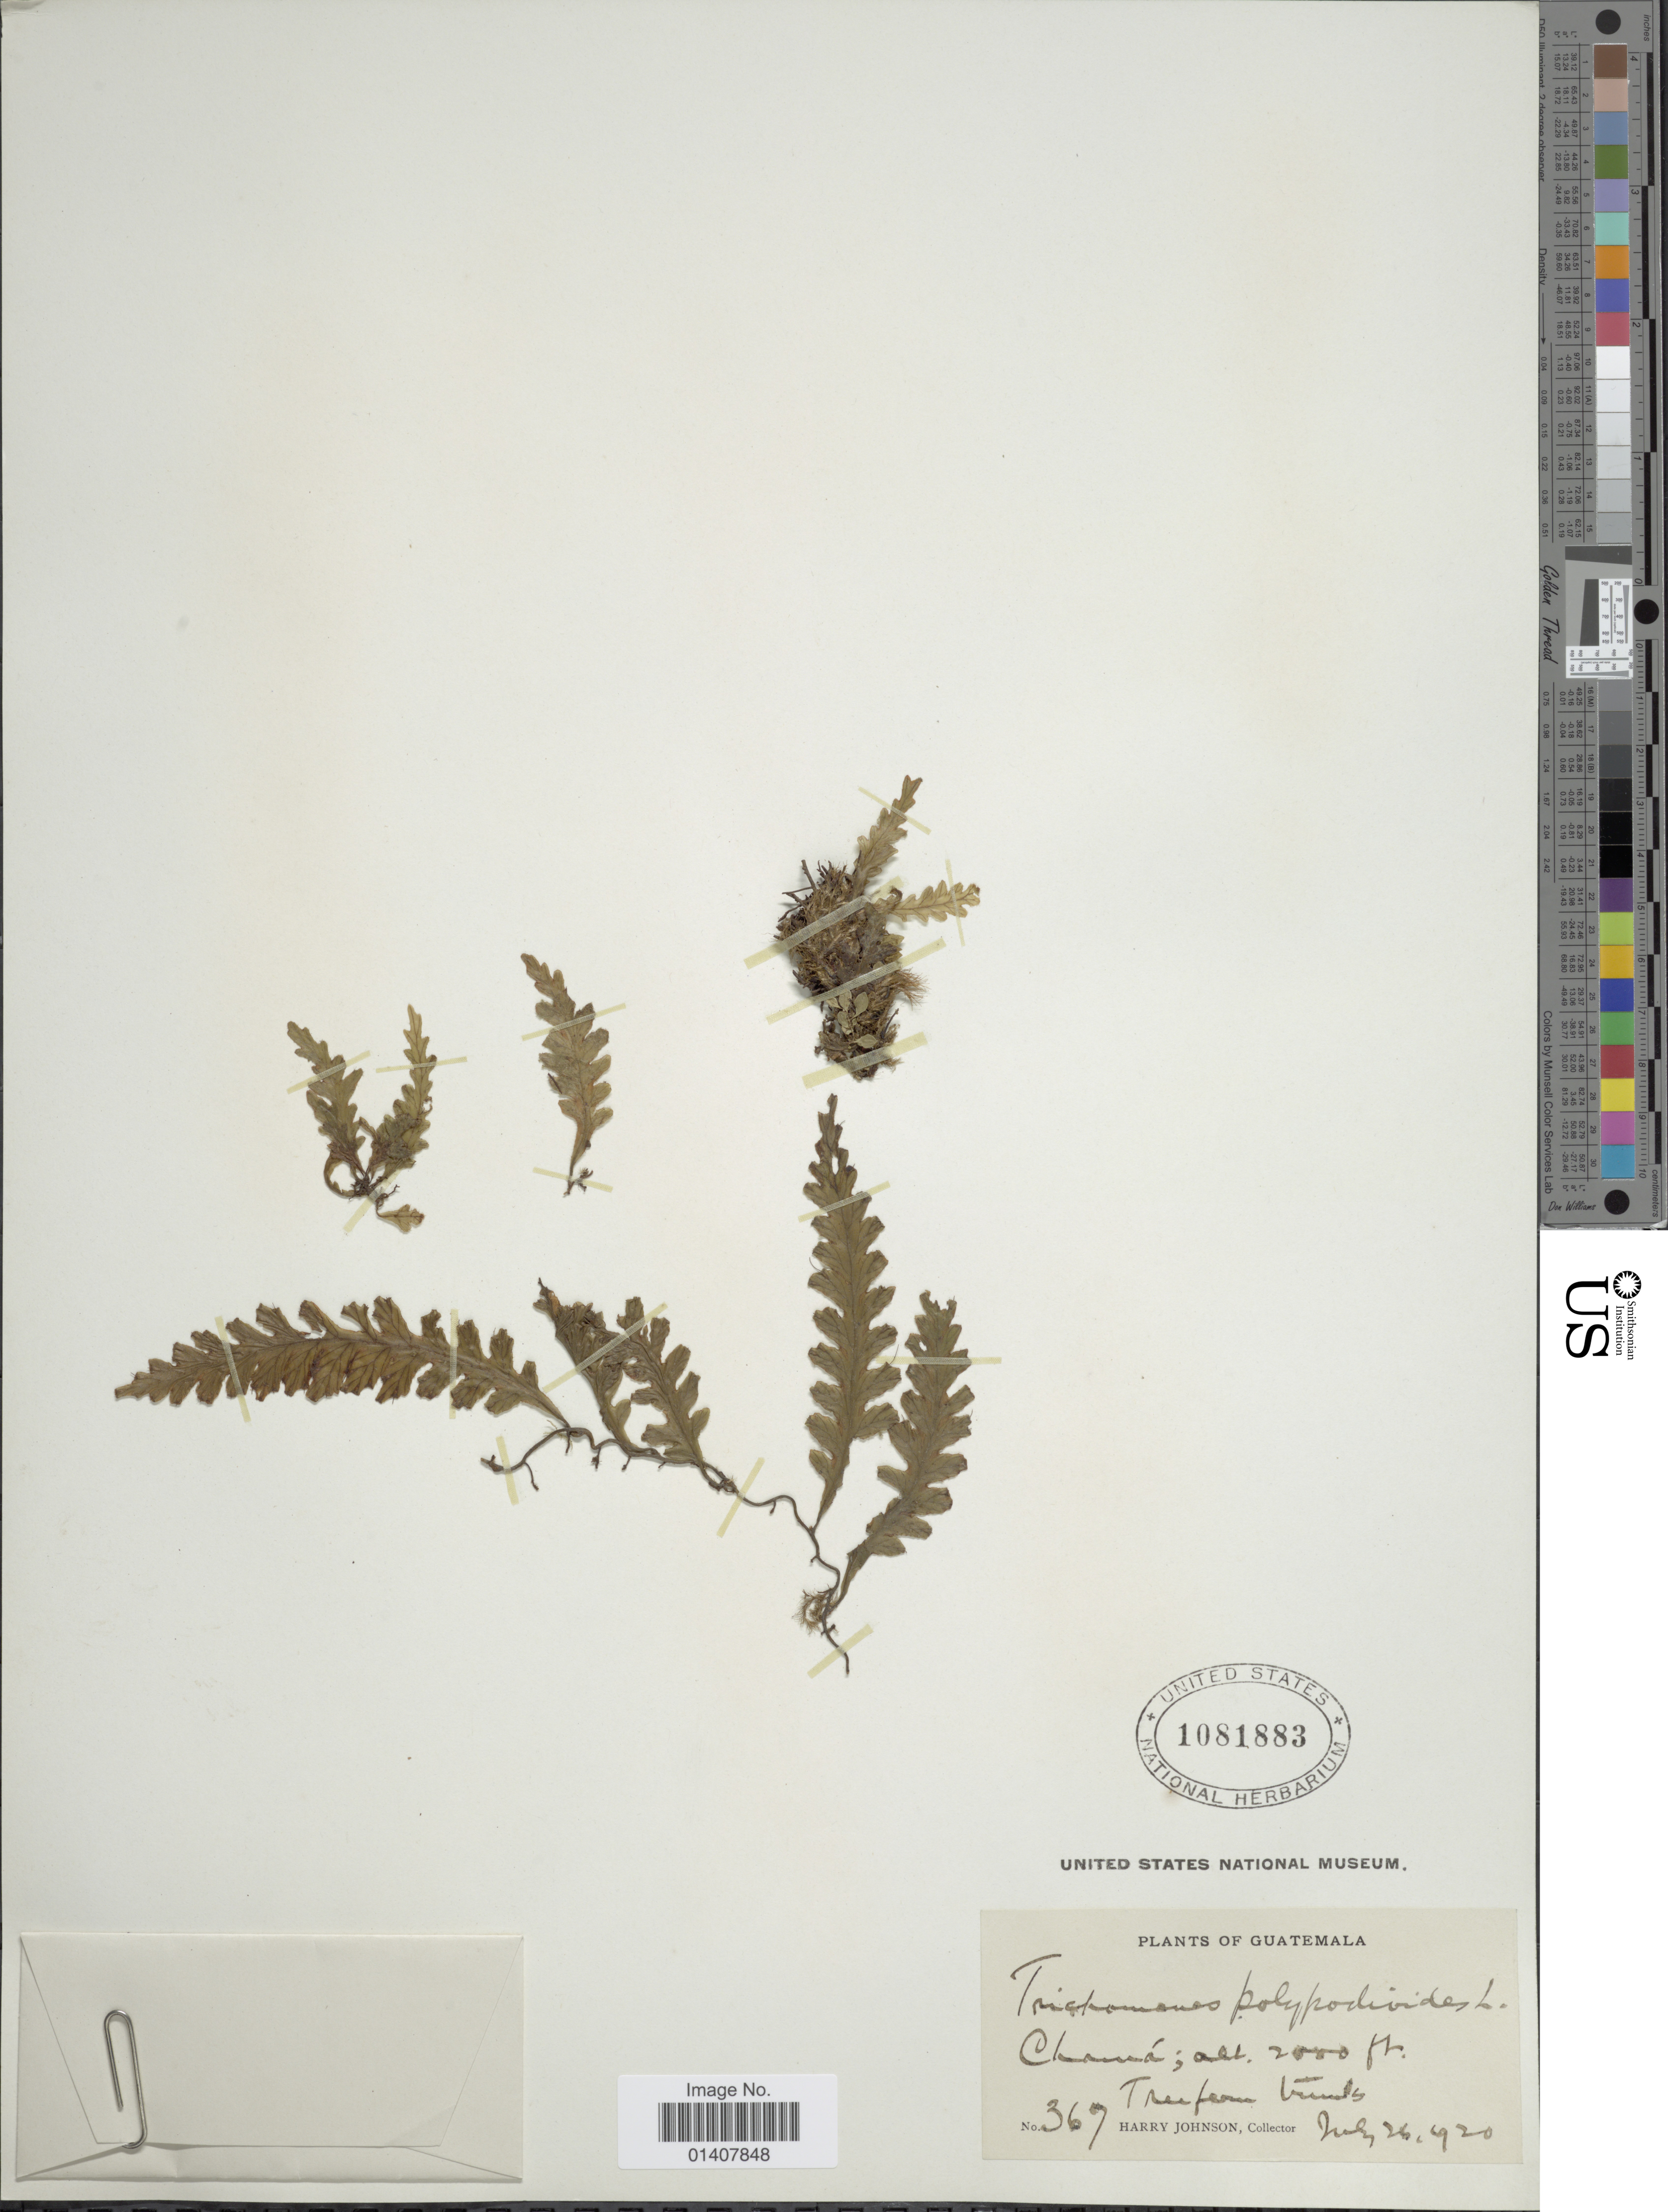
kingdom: Plantae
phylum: Tracheophyta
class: Polypodiopsida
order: Hymenophyllales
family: Hymenophyllaceae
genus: Trichomanes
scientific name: Trichomanes polypodioides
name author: L.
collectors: H. Johnson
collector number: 367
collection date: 1920-07-26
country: Guatemala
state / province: Alta Verapaz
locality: Chamá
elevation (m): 610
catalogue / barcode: US 1081883